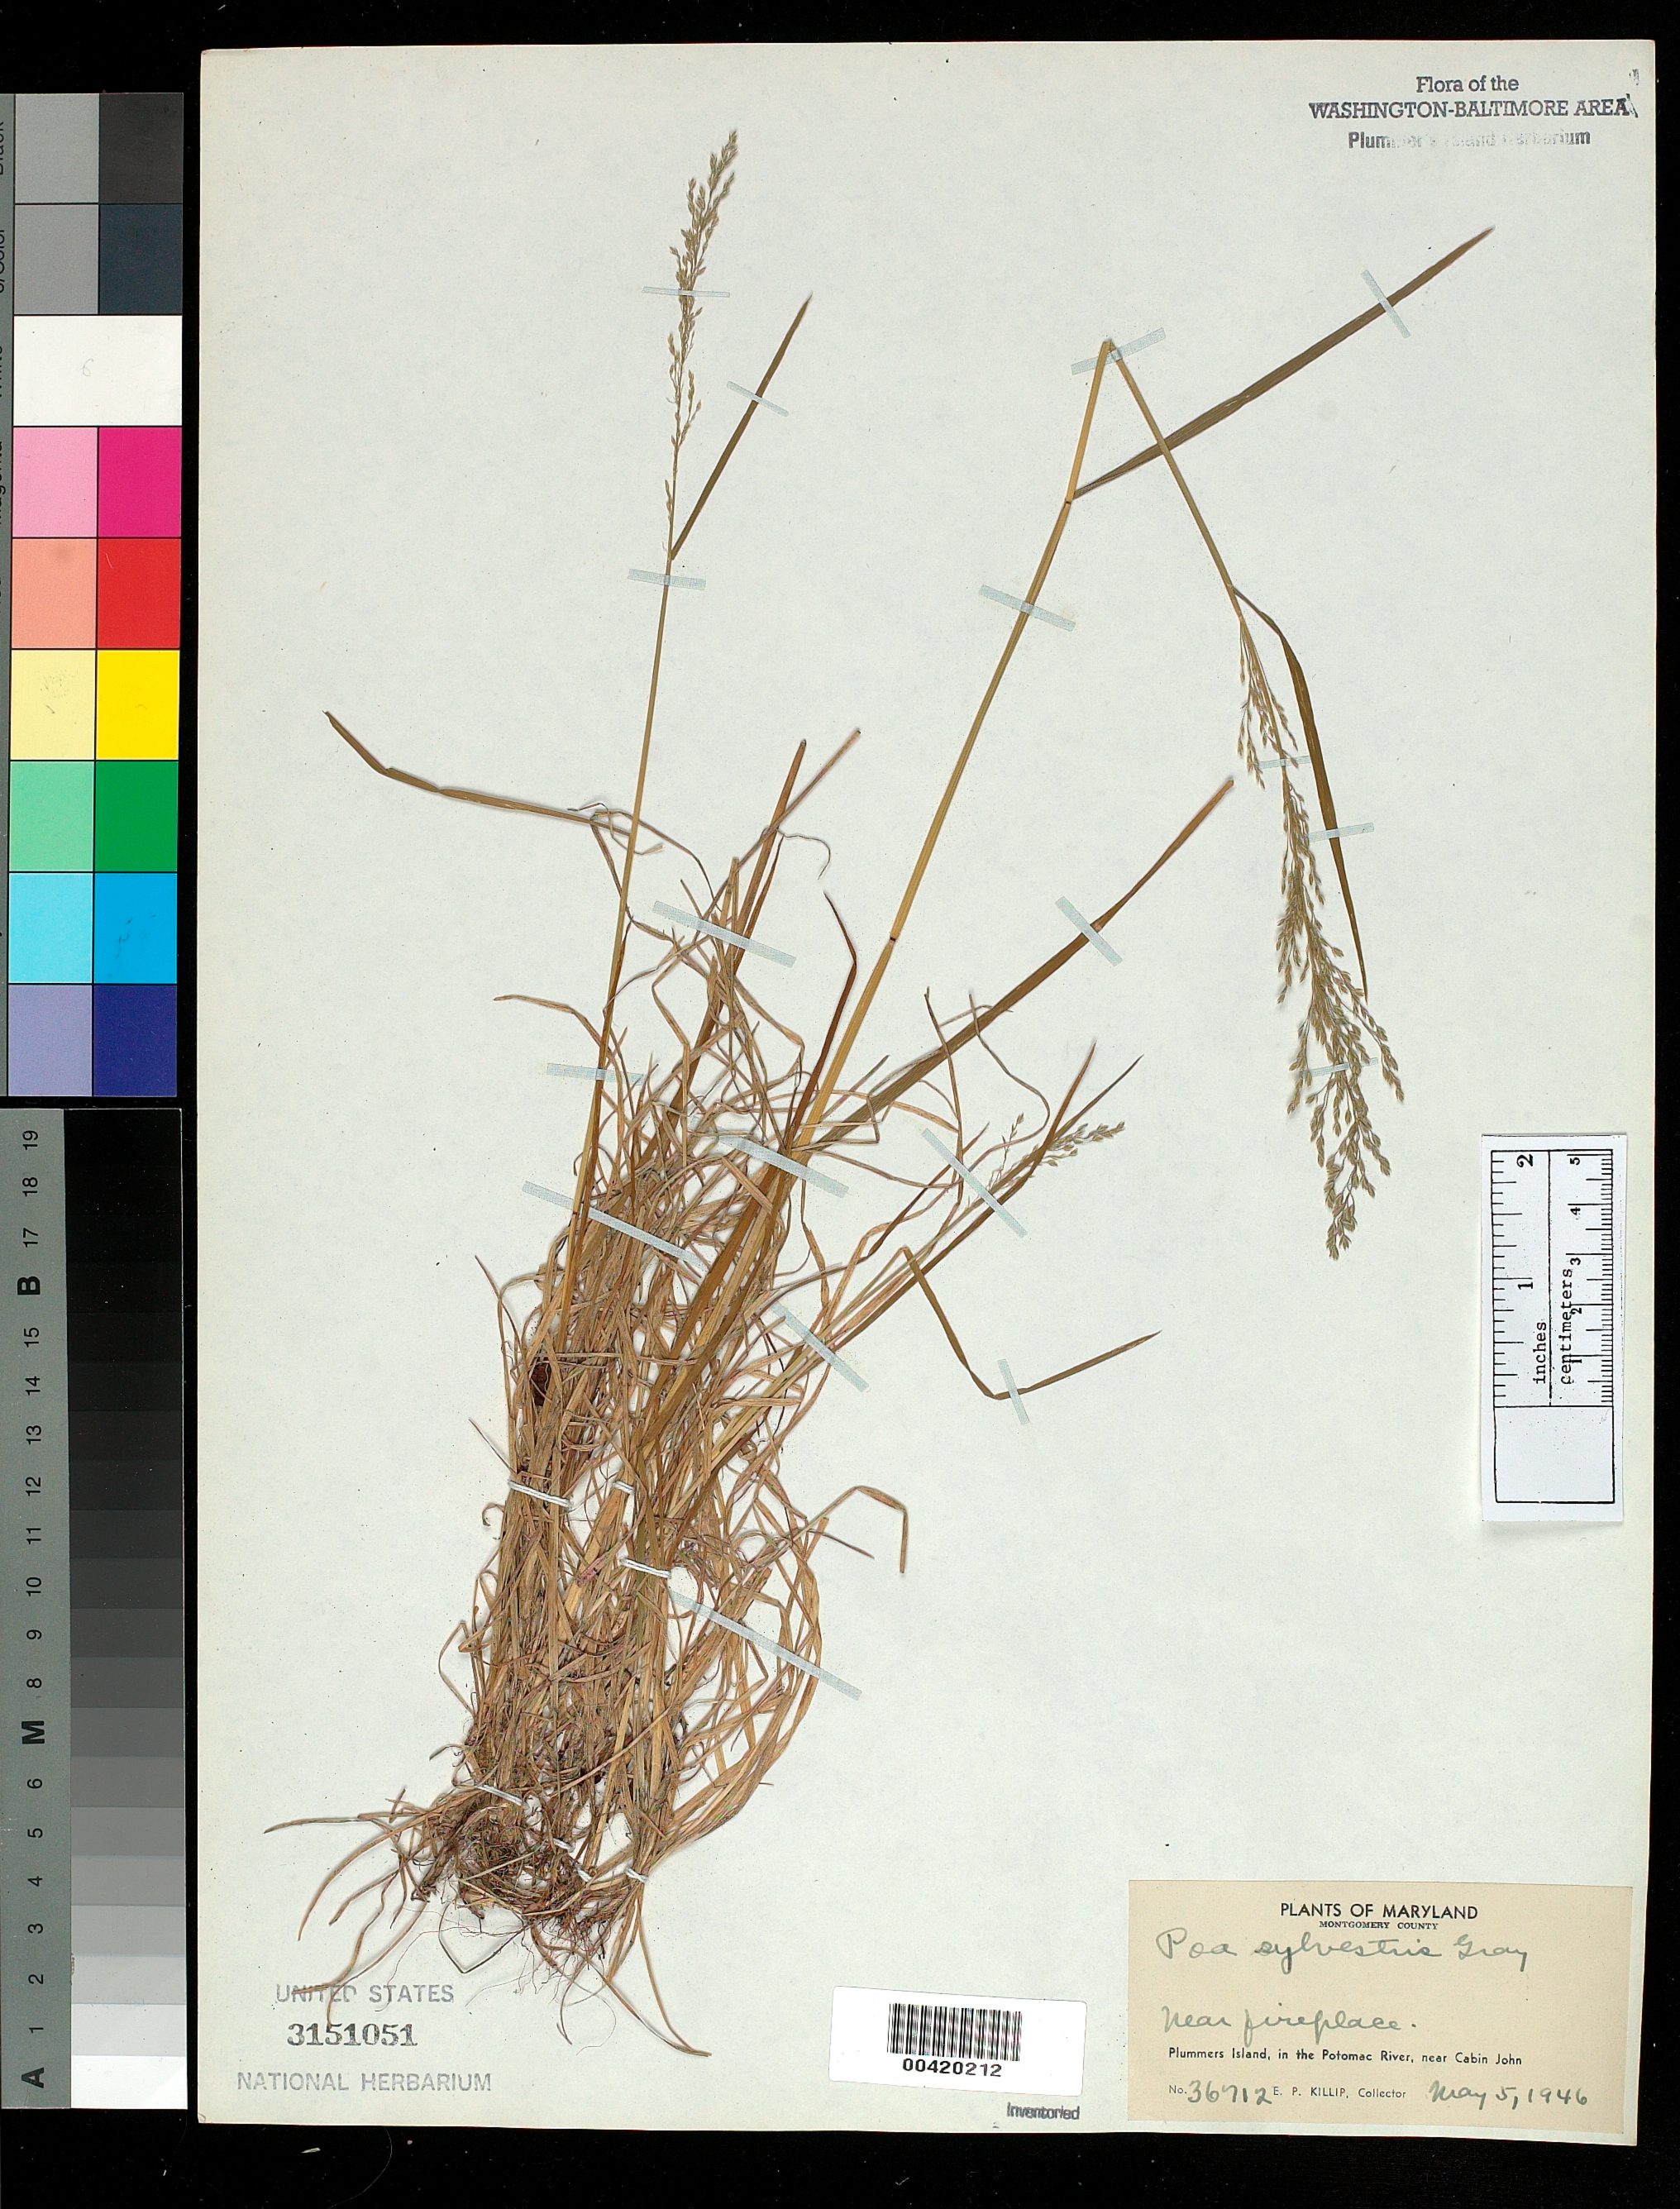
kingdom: Plantae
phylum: Tracheophyta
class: Liliopsida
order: Poales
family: Poaceae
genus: Poa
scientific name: Poa sylvestris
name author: A. Gray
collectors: E. P. Killip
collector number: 36712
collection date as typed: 05 May 1946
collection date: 1946-05-05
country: United States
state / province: Maryland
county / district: Montgomery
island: Plummers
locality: Plummer's Island; near fireplace C. & O. Canal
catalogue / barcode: US 3151051